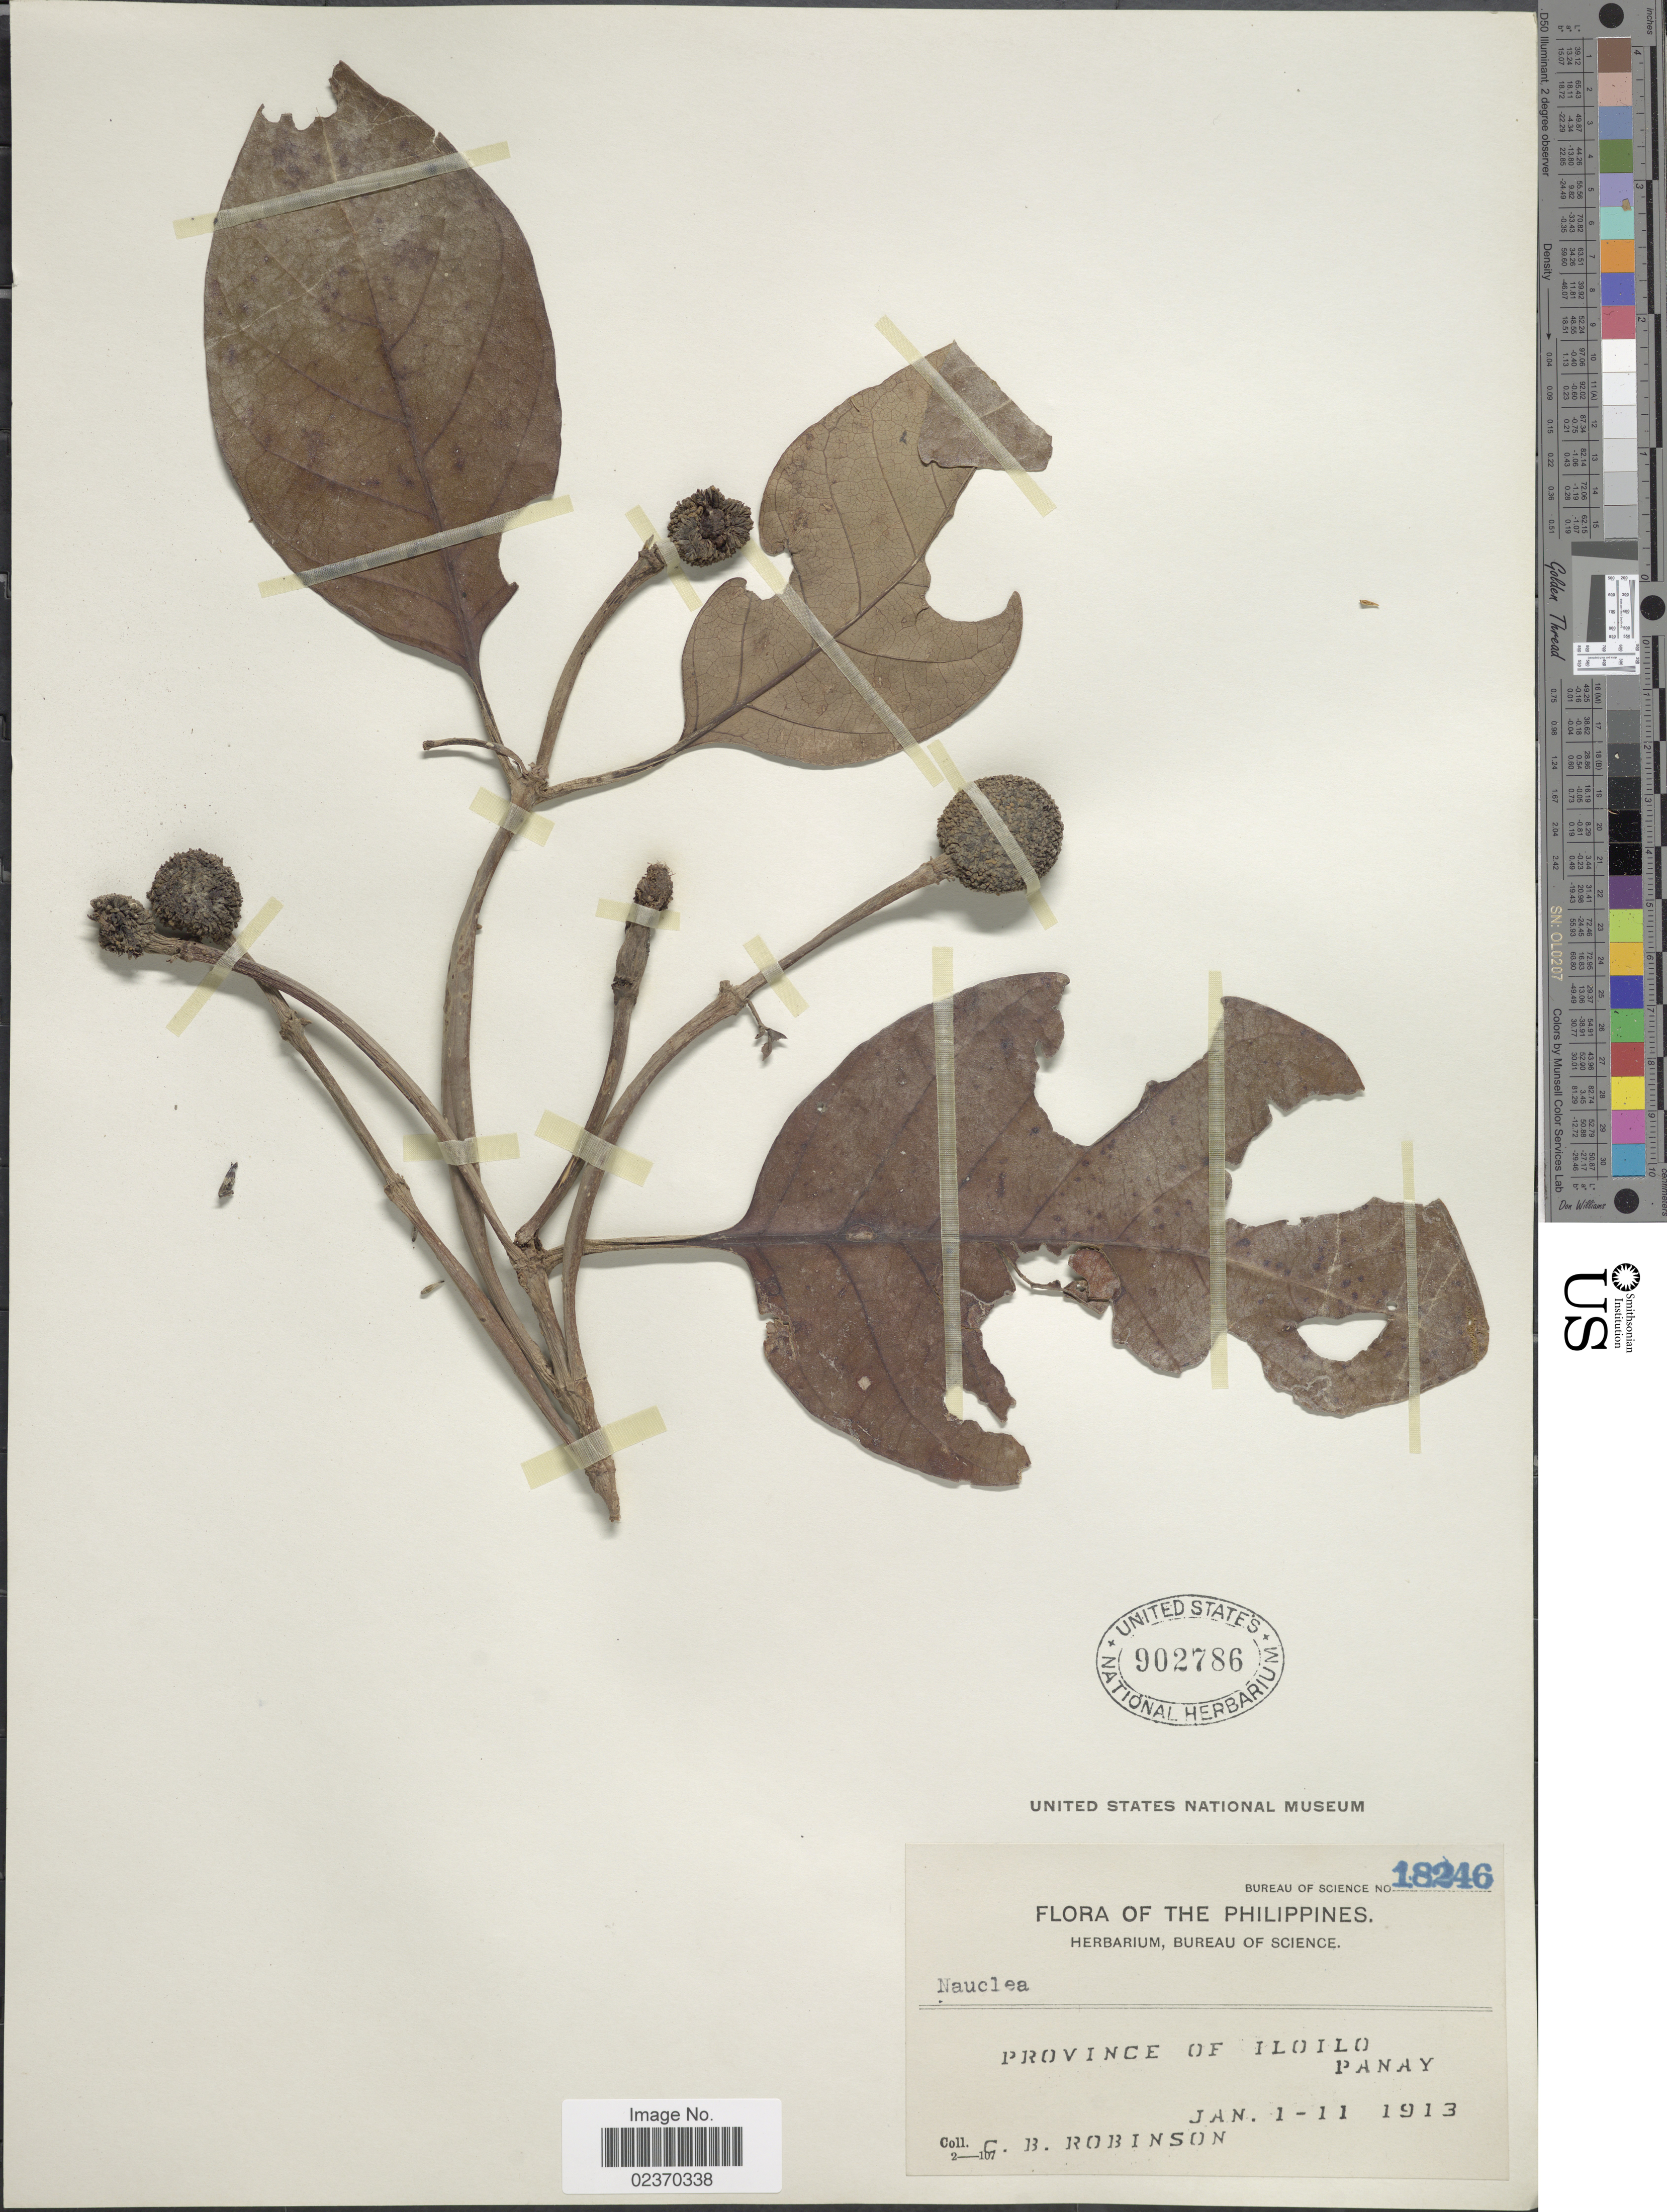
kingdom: Plantae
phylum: Tracheophyta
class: Magnoliopsida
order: Gentianales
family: Rubiaceae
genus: Neonauclea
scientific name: Neonauclea sp.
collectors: C. Robinson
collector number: Bureau of Science 18246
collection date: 1913-01-01/1913-01-11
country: Philippines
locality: Province of Iloilo, Panay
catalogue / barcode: US 902786